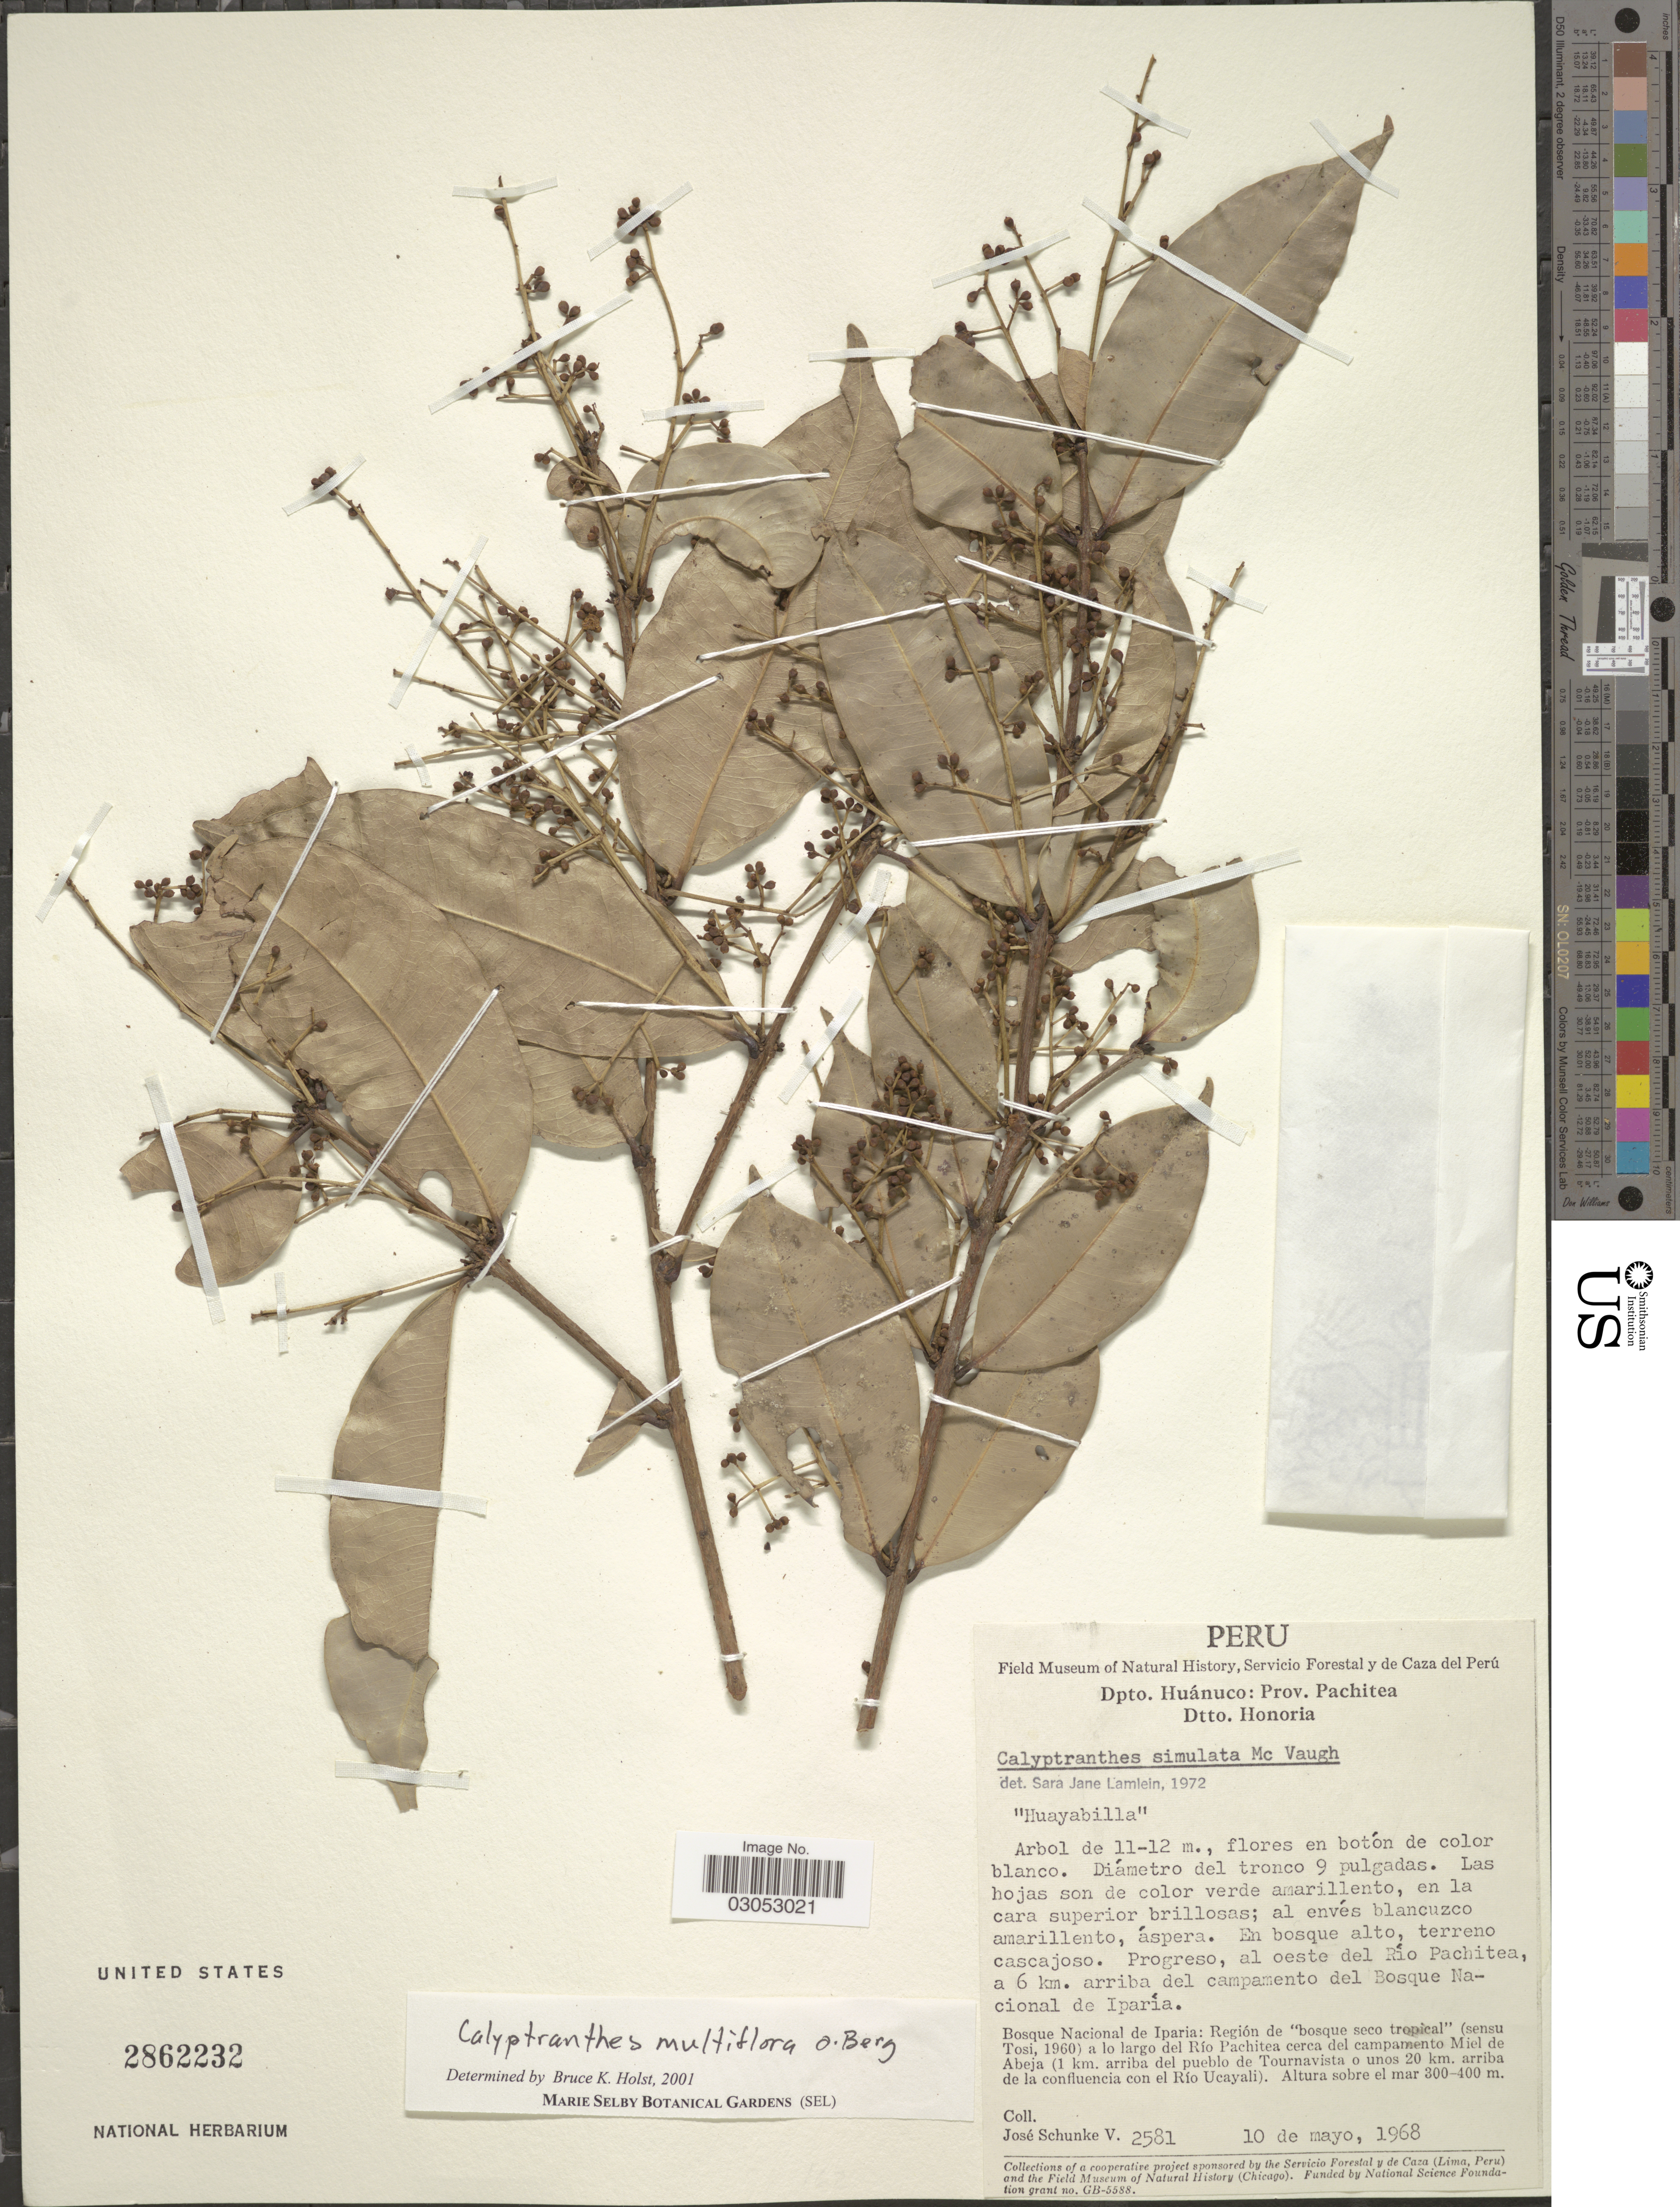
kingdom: Plantae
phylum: Tracheophyta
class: Magnoliopsida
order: Myrtales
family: Myrtaceae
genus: Myrcia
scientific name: Myrcia florifera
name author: (McVaugh) Gaem & E. Lucas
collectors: J. Schunke Vigo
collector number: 2581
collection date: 1968-05-10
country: Peru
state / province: Huánuco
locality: Dpto. Huánuco: Prov. Pachitea, Dtto. Honoria. Progreso, al oeste del Río Pachitea, a 6 km. arriba del campamento del Bosque Nacional de Iparía. Bosque Nacional de Iparia: Región de "bosque seco tropical" (sensu Tosi, 1960) a lo largo del Río Pachitea cerca del campamento Miel de Abeja (1 km. arriba del pueblo de Tournavista o unos 20 km. arriba de la confluencia con el Río Ucayali).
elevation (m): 300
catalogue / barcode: US 2862232